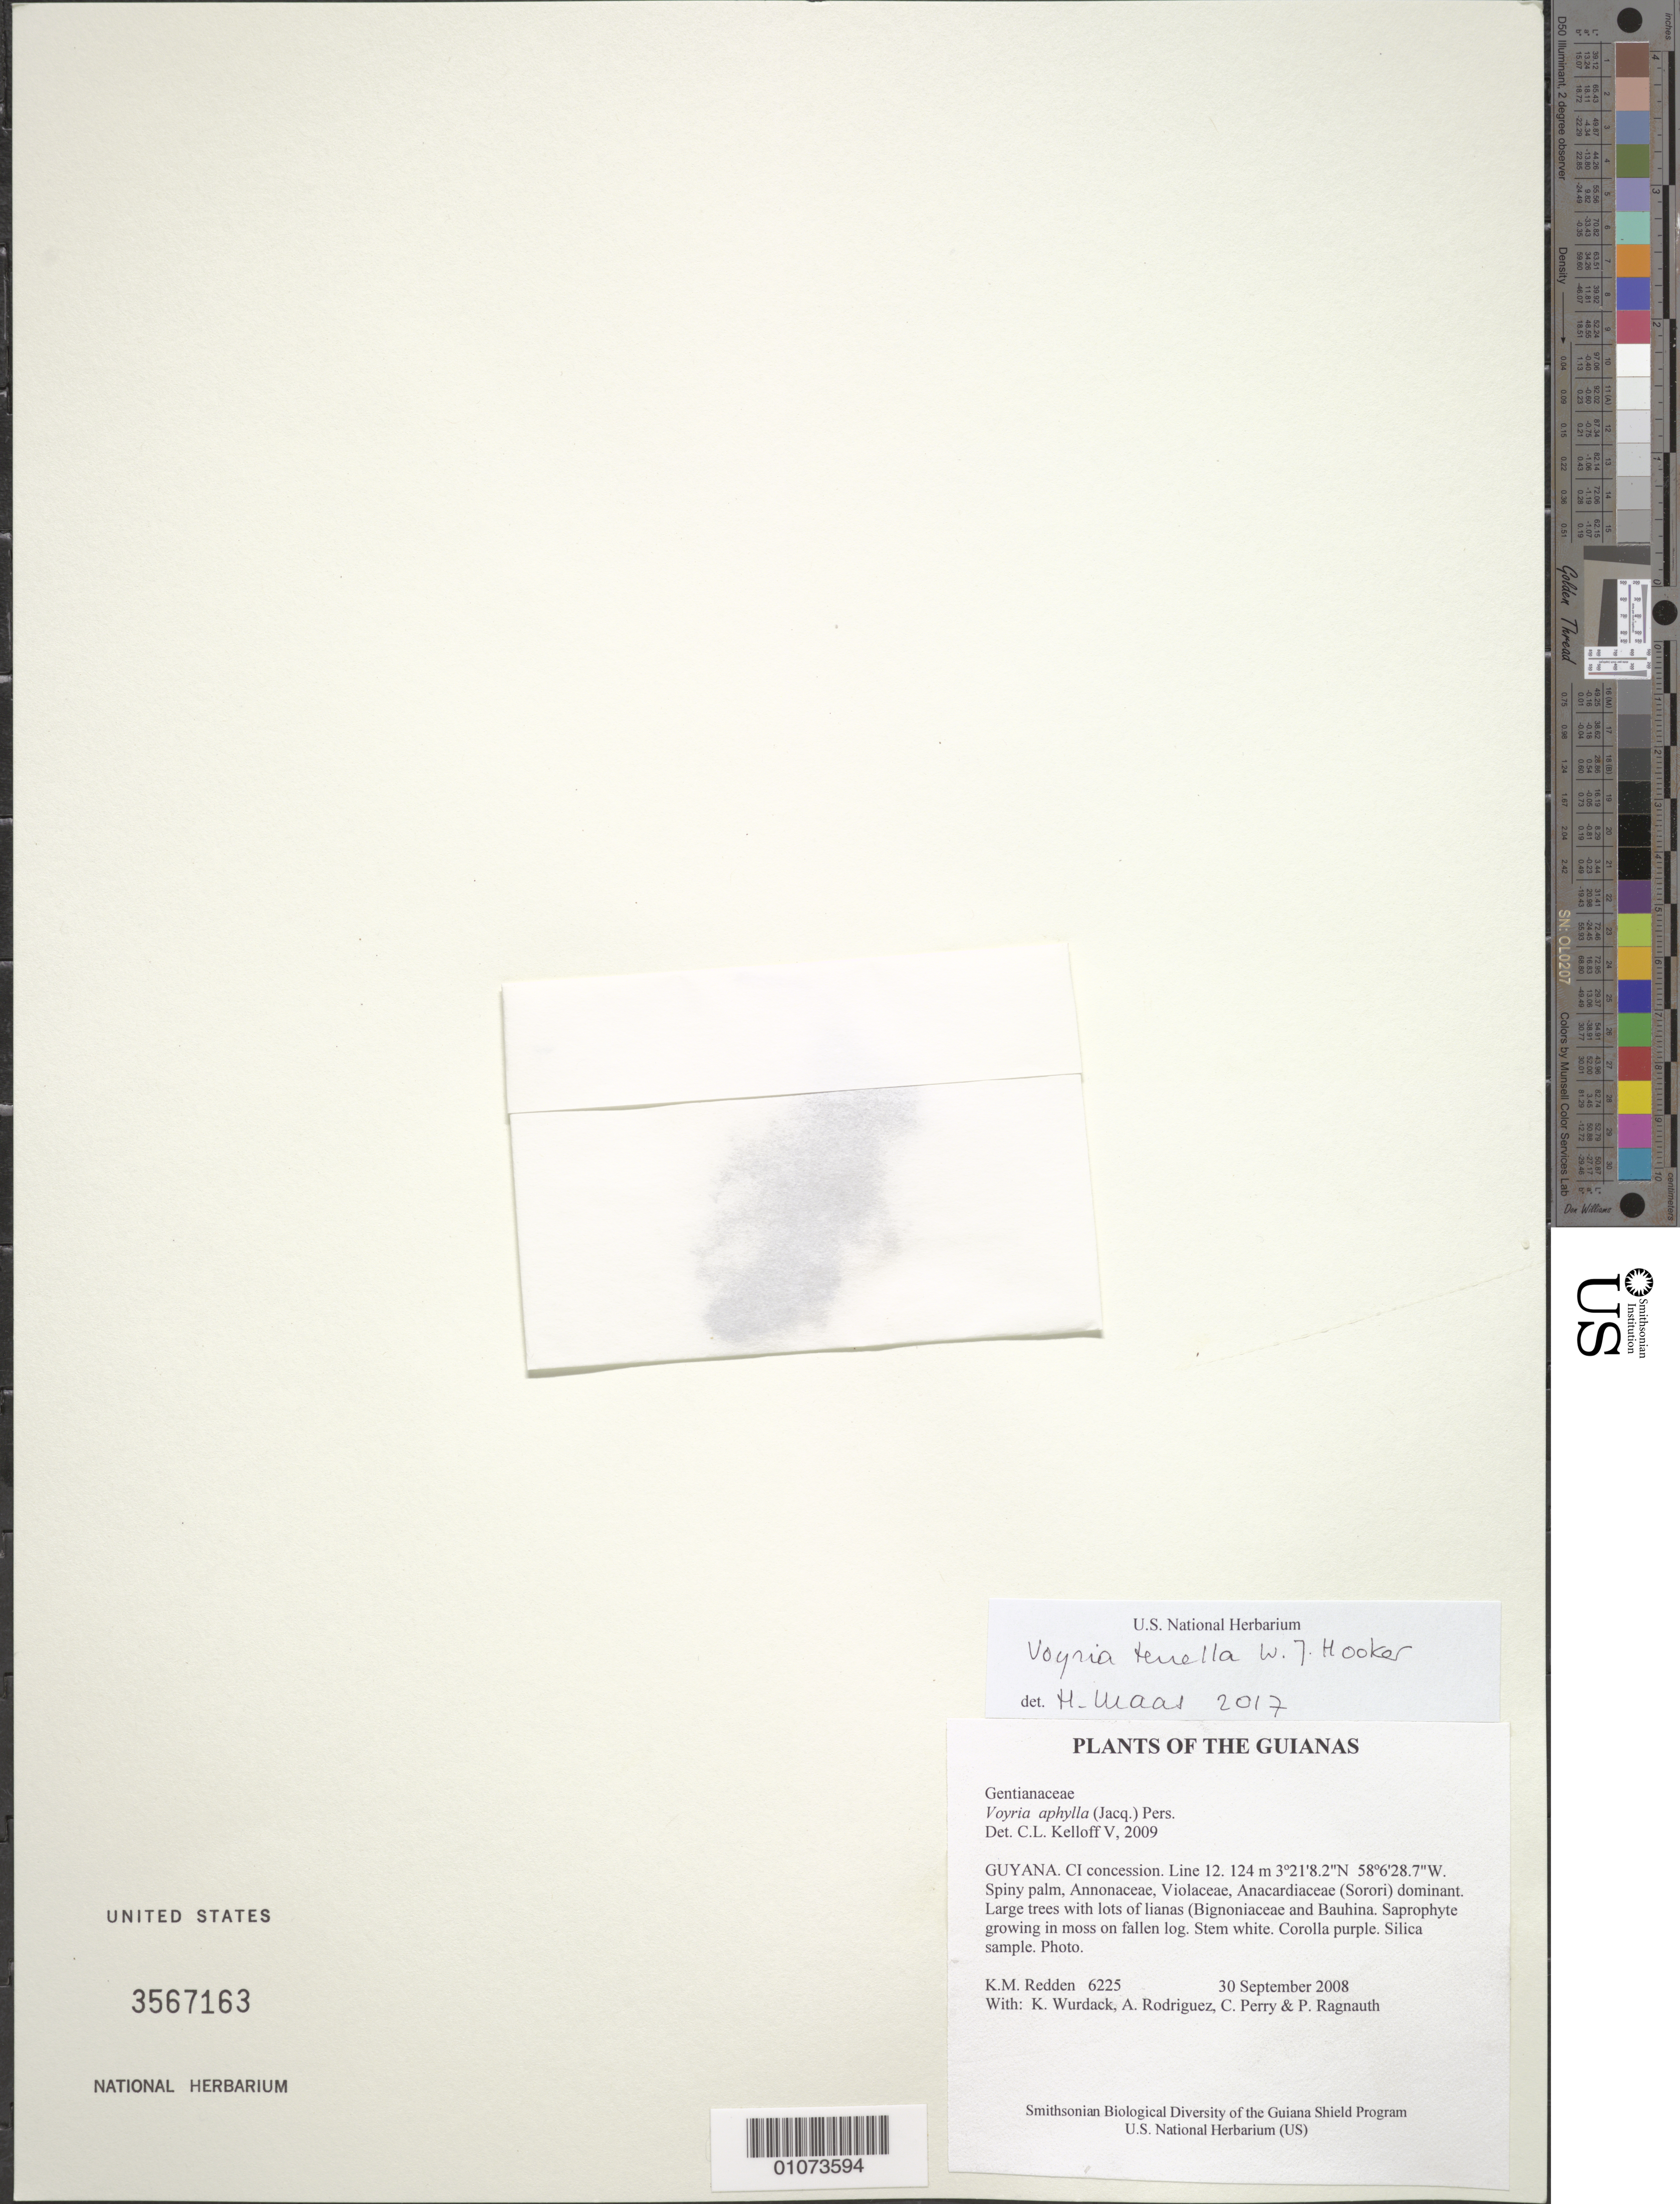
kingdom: Plantae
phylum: Tracheophyta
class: Magnoliopsida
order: Gentianales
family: Gentianaceae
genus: Voyria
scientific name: Voyria tenella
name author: Guilding ex Hook.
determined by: Maas, P. J. M., Curator of the herbarium (U), Nationaal Herbarium Nederland (NETHERLANDS)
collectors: K. M. Redden, K. Wurdack, A. Rodriguez, C. Perry & P. Ragnauth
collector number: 6225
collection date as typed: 30 September 2008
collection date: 2008-09-30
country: Guyana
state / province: U. Takutu-U. Essequibo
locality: CI concession. Line 12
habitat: Spiny palm, Annonaceae, Violaceae, Anacardiaceae (Sorori) dominant. Large trees with lots of lianas (Bignoniaceae, Bauhinia)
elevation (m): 124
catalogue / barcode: US 3567163